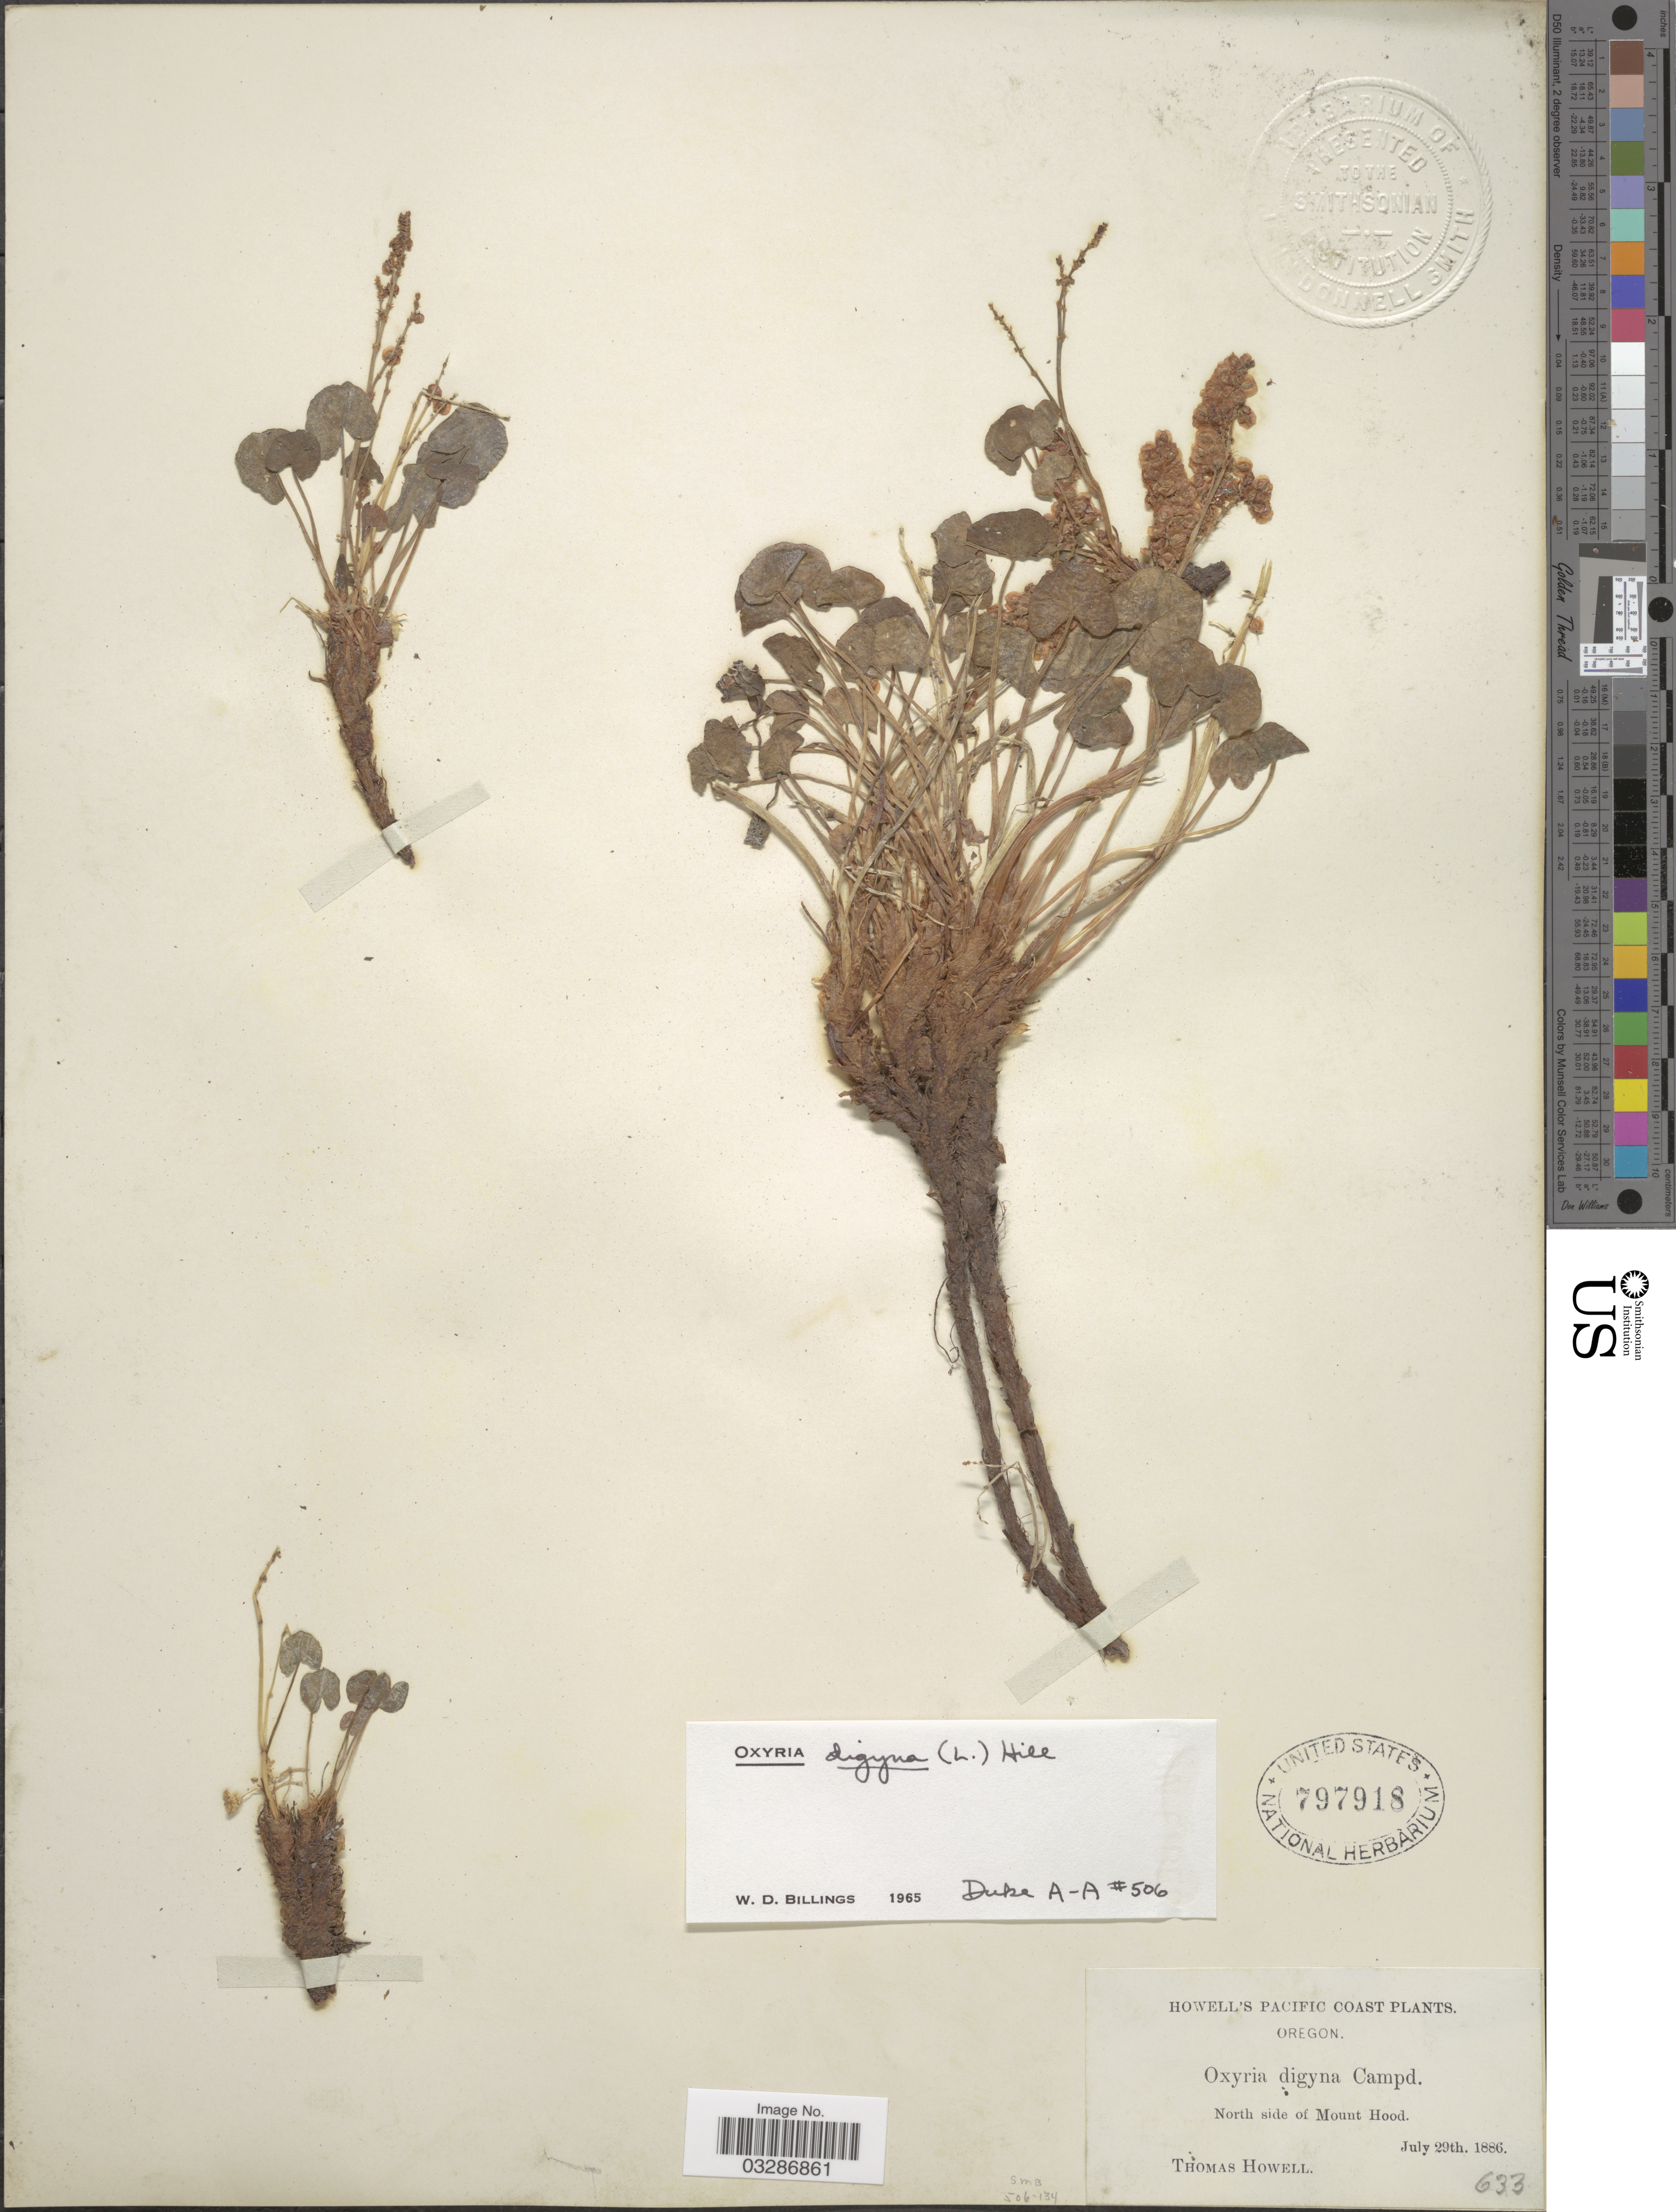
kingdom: Plantae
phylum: Tracheophyta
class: Magnoliopsida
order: Caryophyllales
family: Polygonaceae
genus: Oxyria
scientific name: Oxyria digyna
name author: (L.) Hill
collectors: T. Howell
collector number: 633?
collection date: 1886-07-29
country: United States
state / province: Oregon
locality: Pacific Coast. North side of Mount Hood.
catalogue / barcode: US 797918